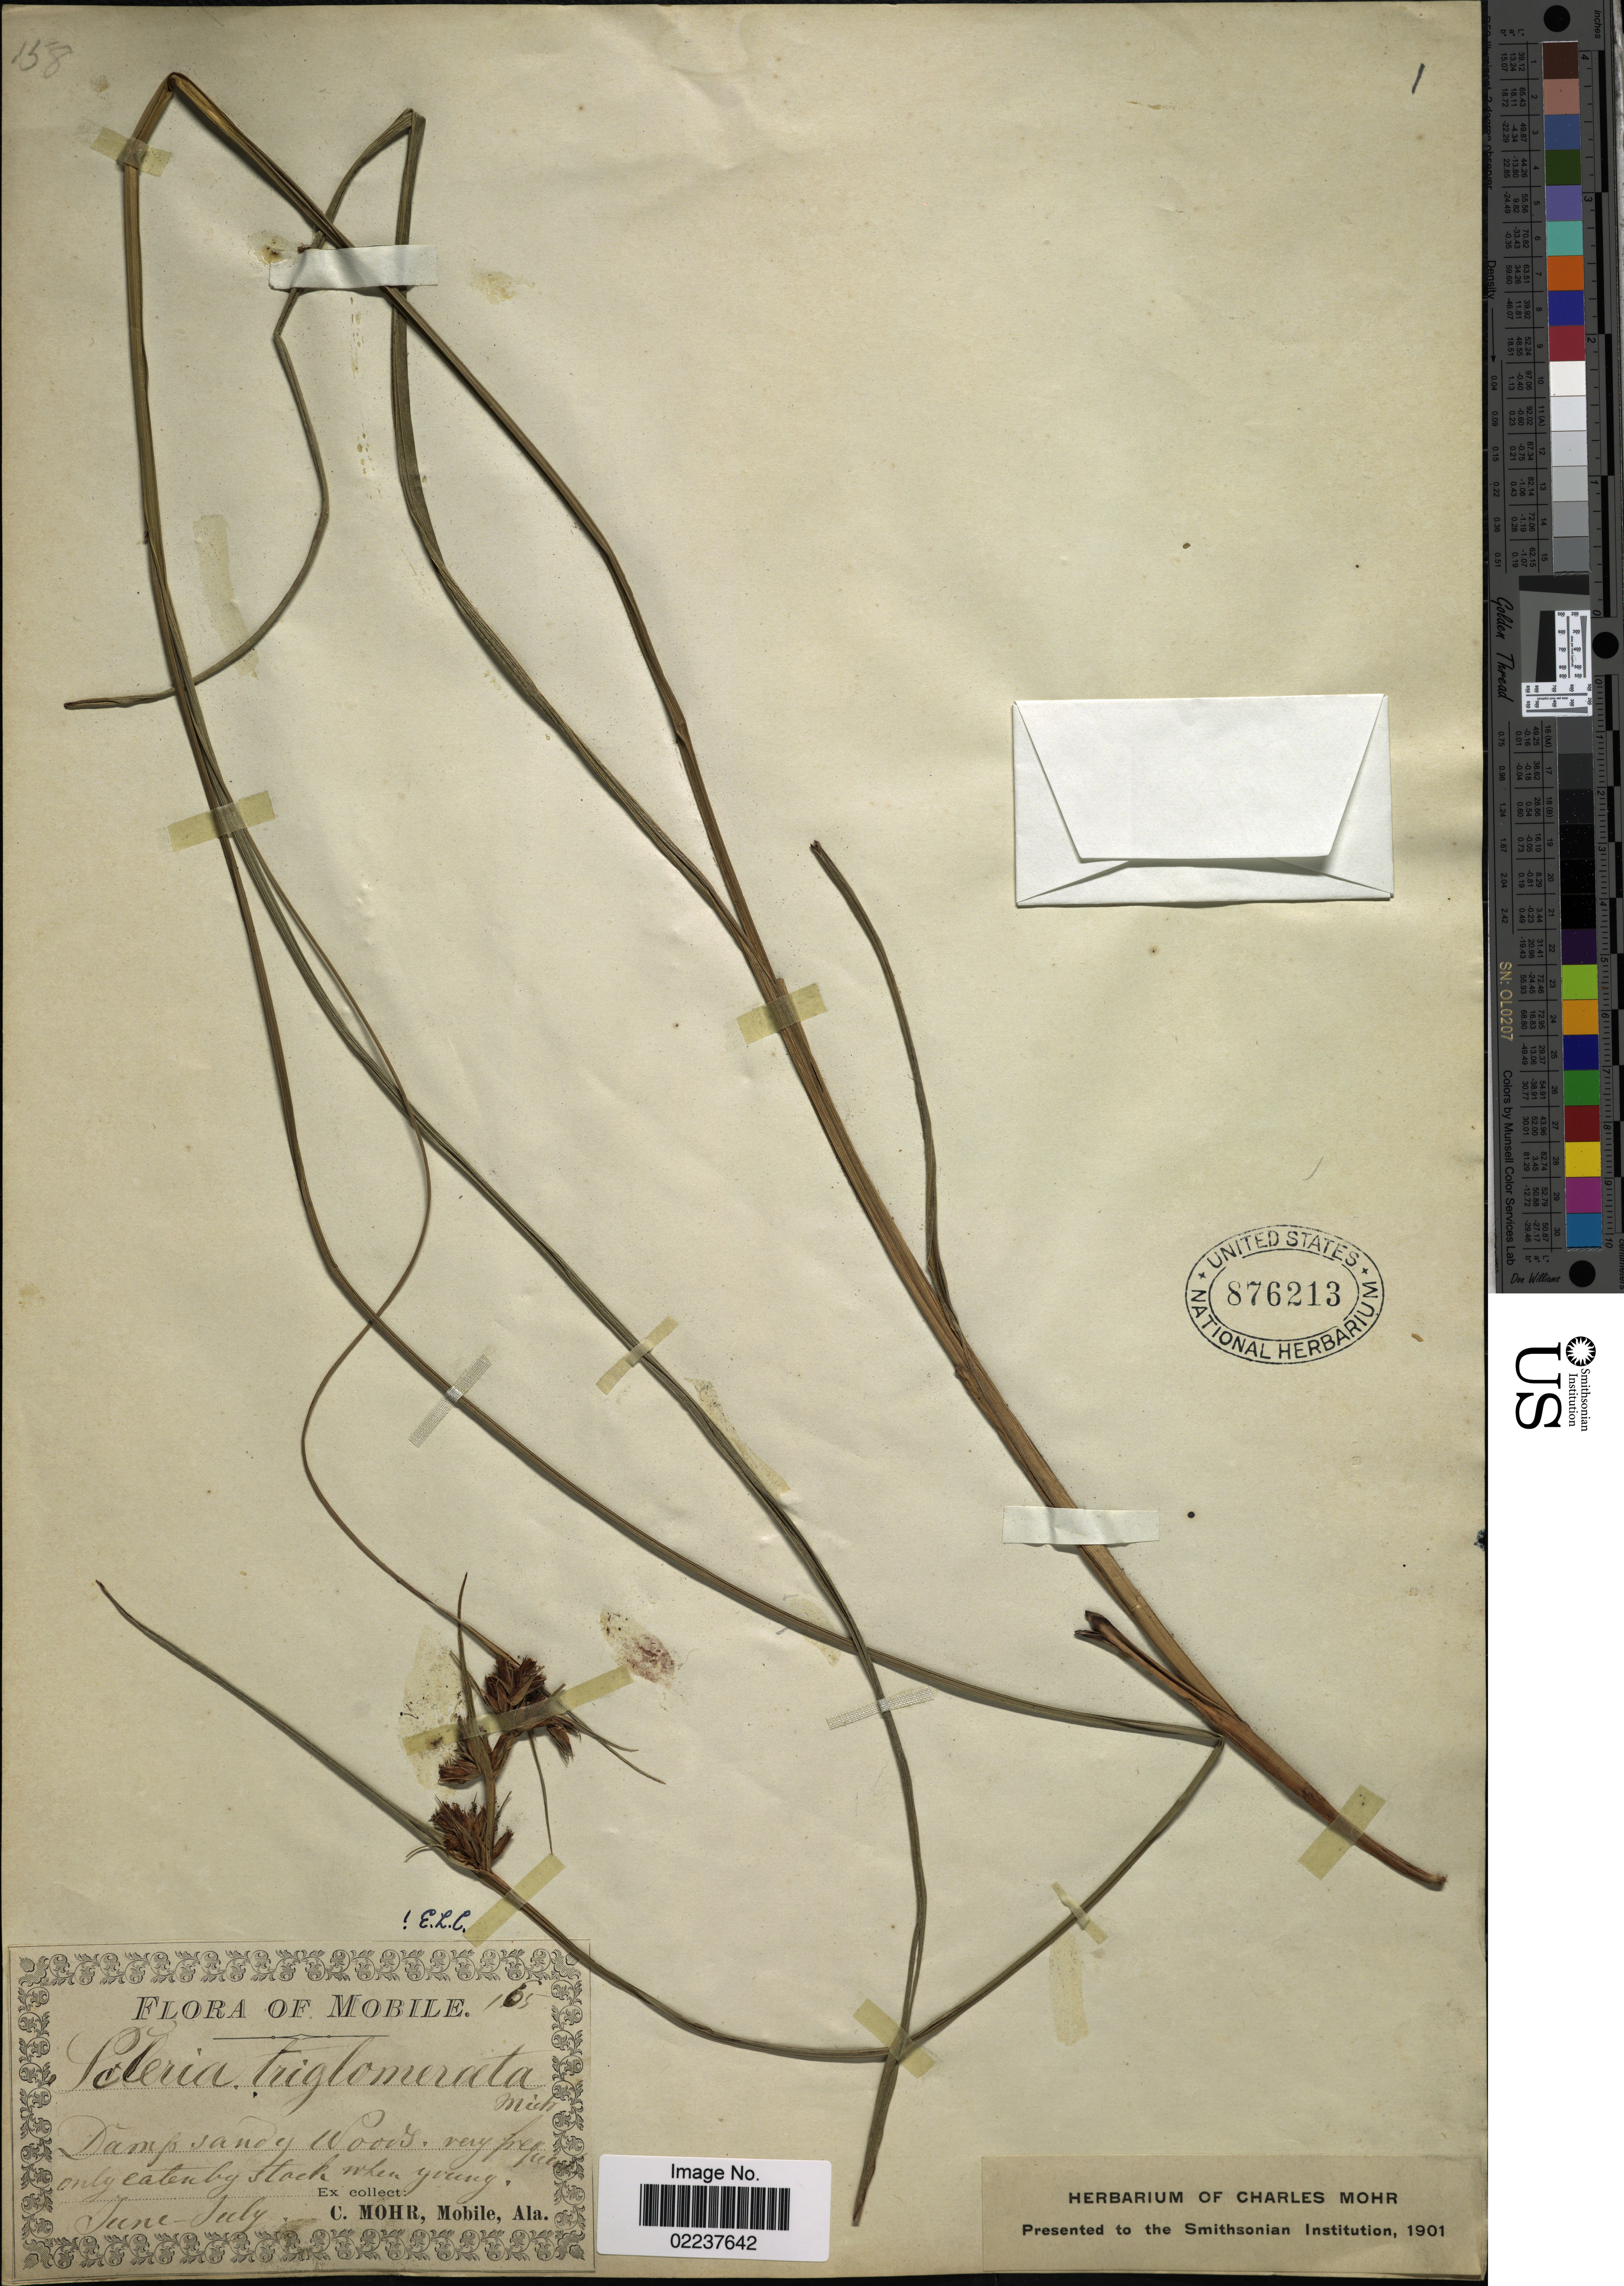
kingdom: Plantae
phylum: Tracheophyta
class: Liliopsida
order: Poales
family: Cyperaceae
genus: Scleria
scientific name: Scleria triglomerata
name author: Michx.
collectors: ex herb. C. Mohr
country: United States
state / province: Alabama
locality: Mobile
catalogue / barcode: US 876213